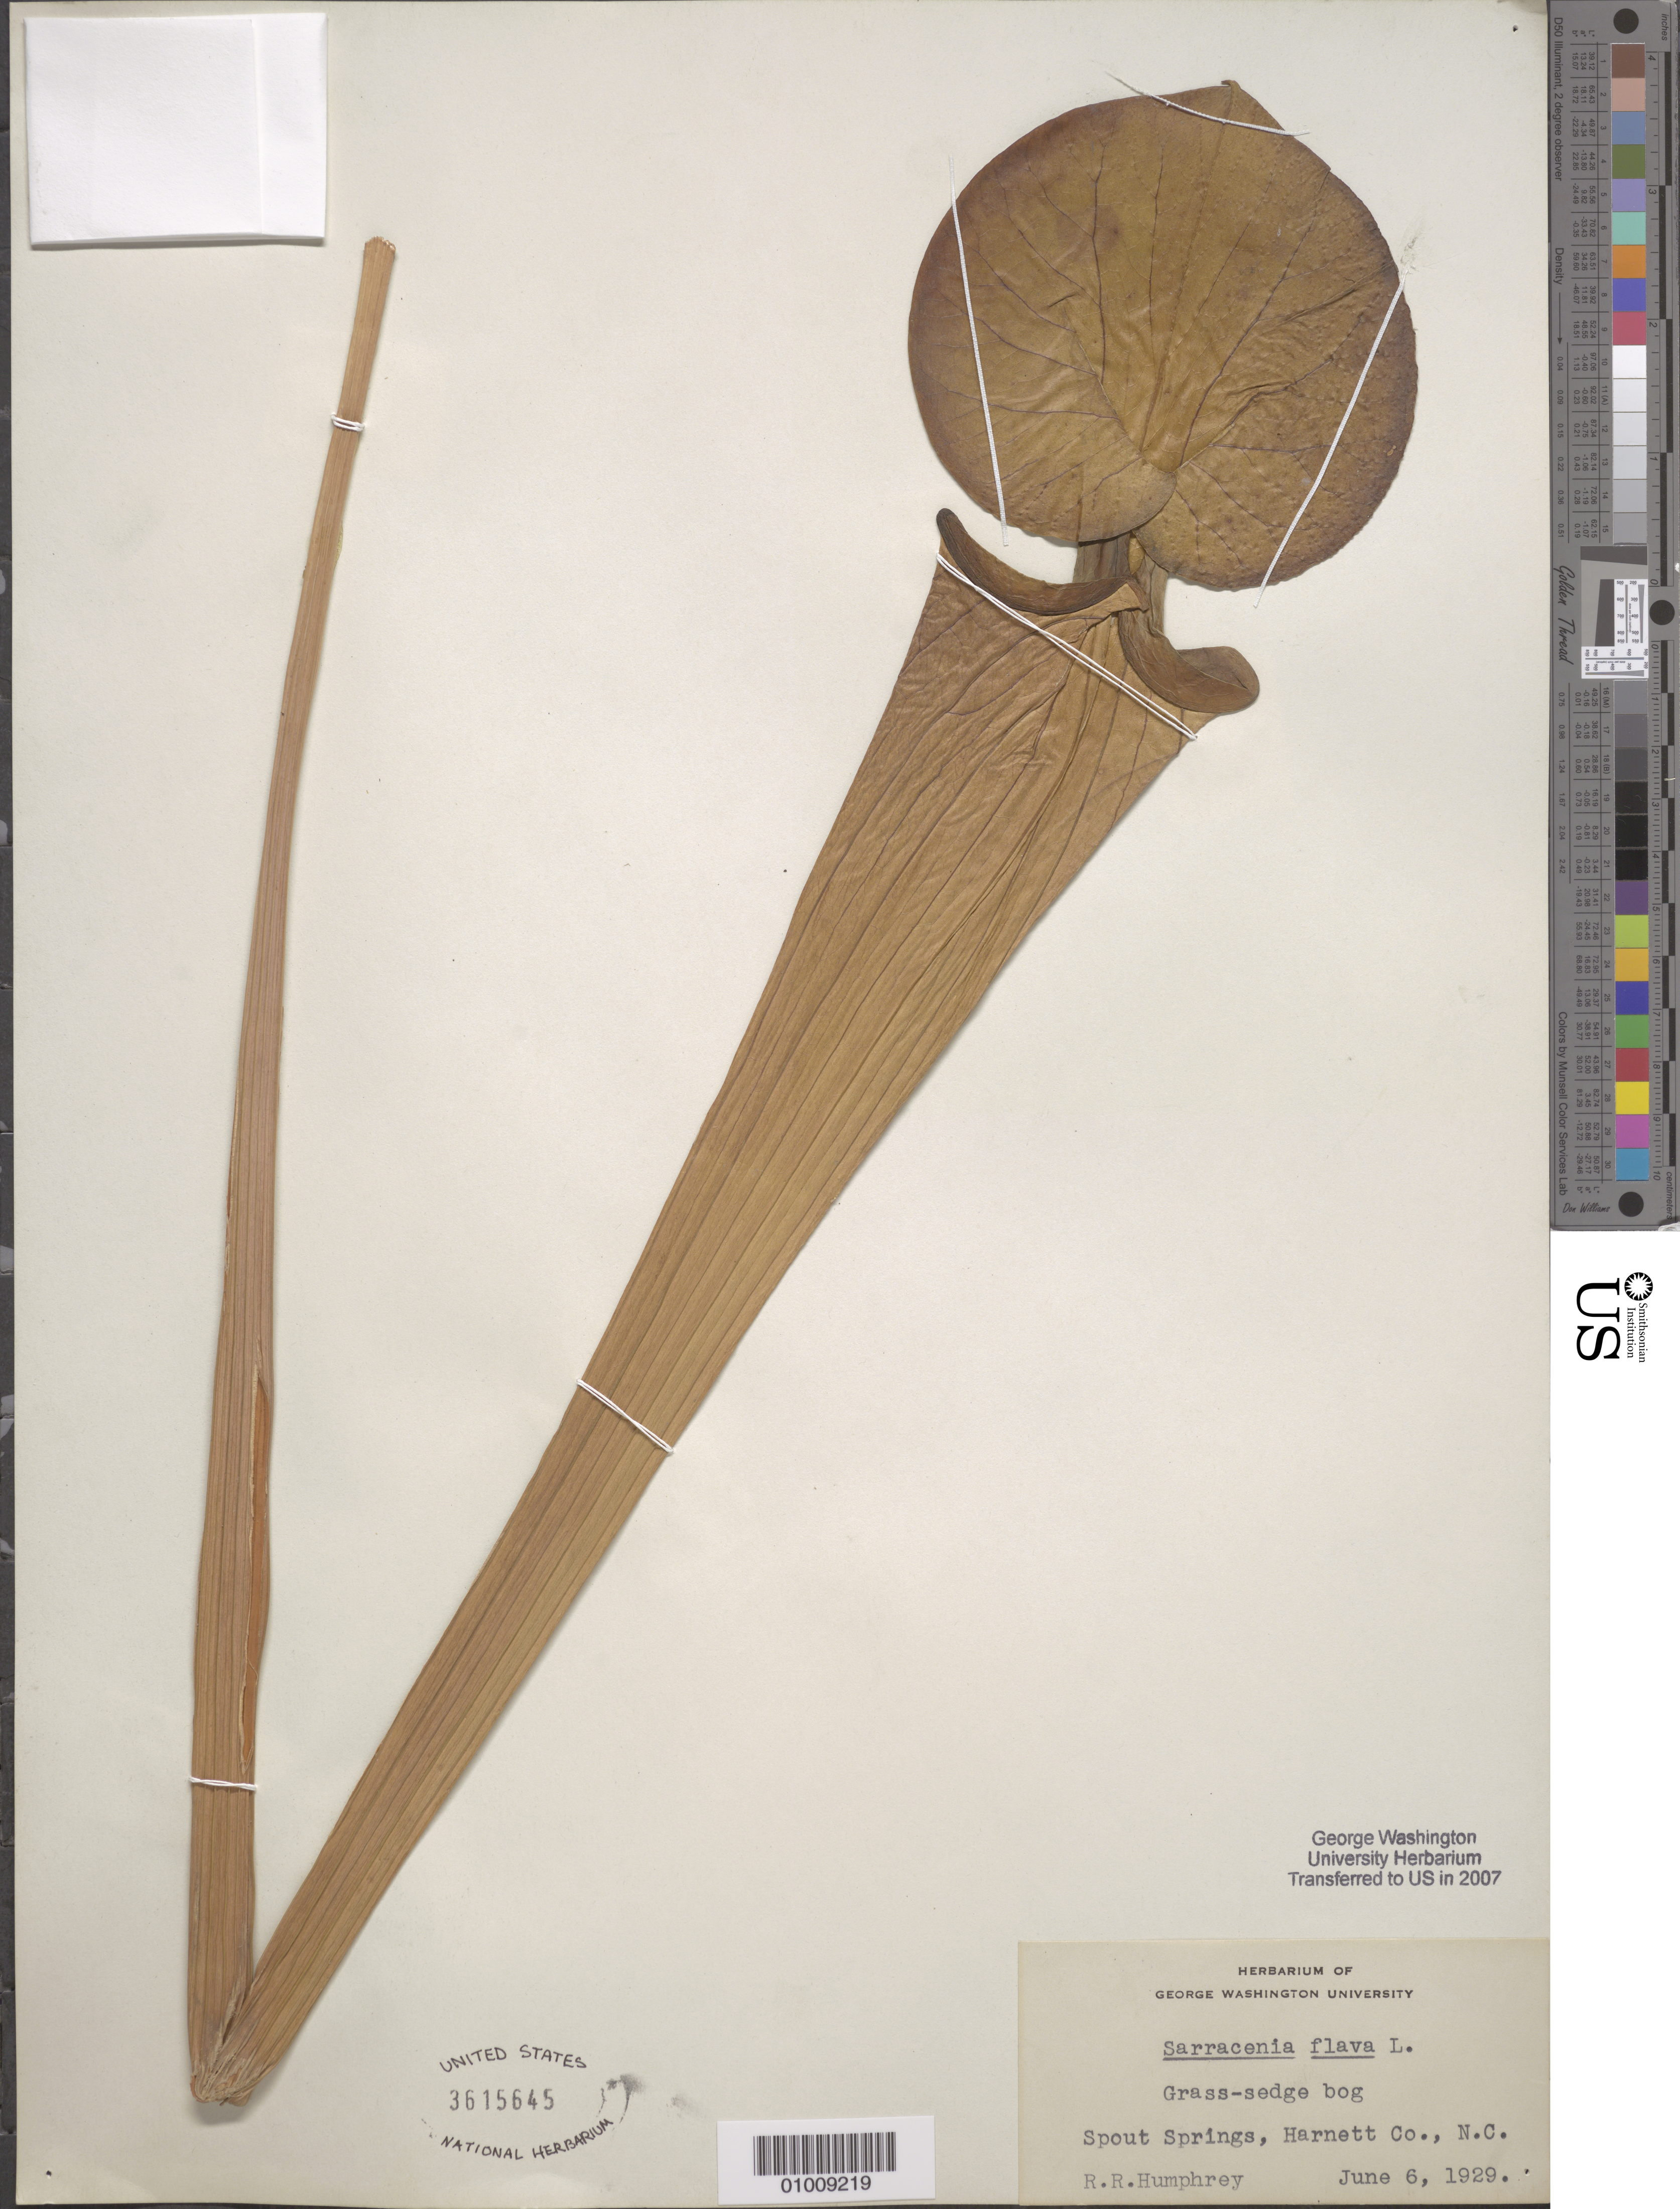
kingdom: Plantae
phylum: Tracheophyta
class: Magnoliopsida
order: Ericales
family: Sarraceniaceae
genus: Sarracenia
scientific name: Sarracenia flava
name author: L.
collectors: R. Humphrey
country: United States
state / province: North Carolina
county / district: Harnett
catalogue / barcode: US 3615645